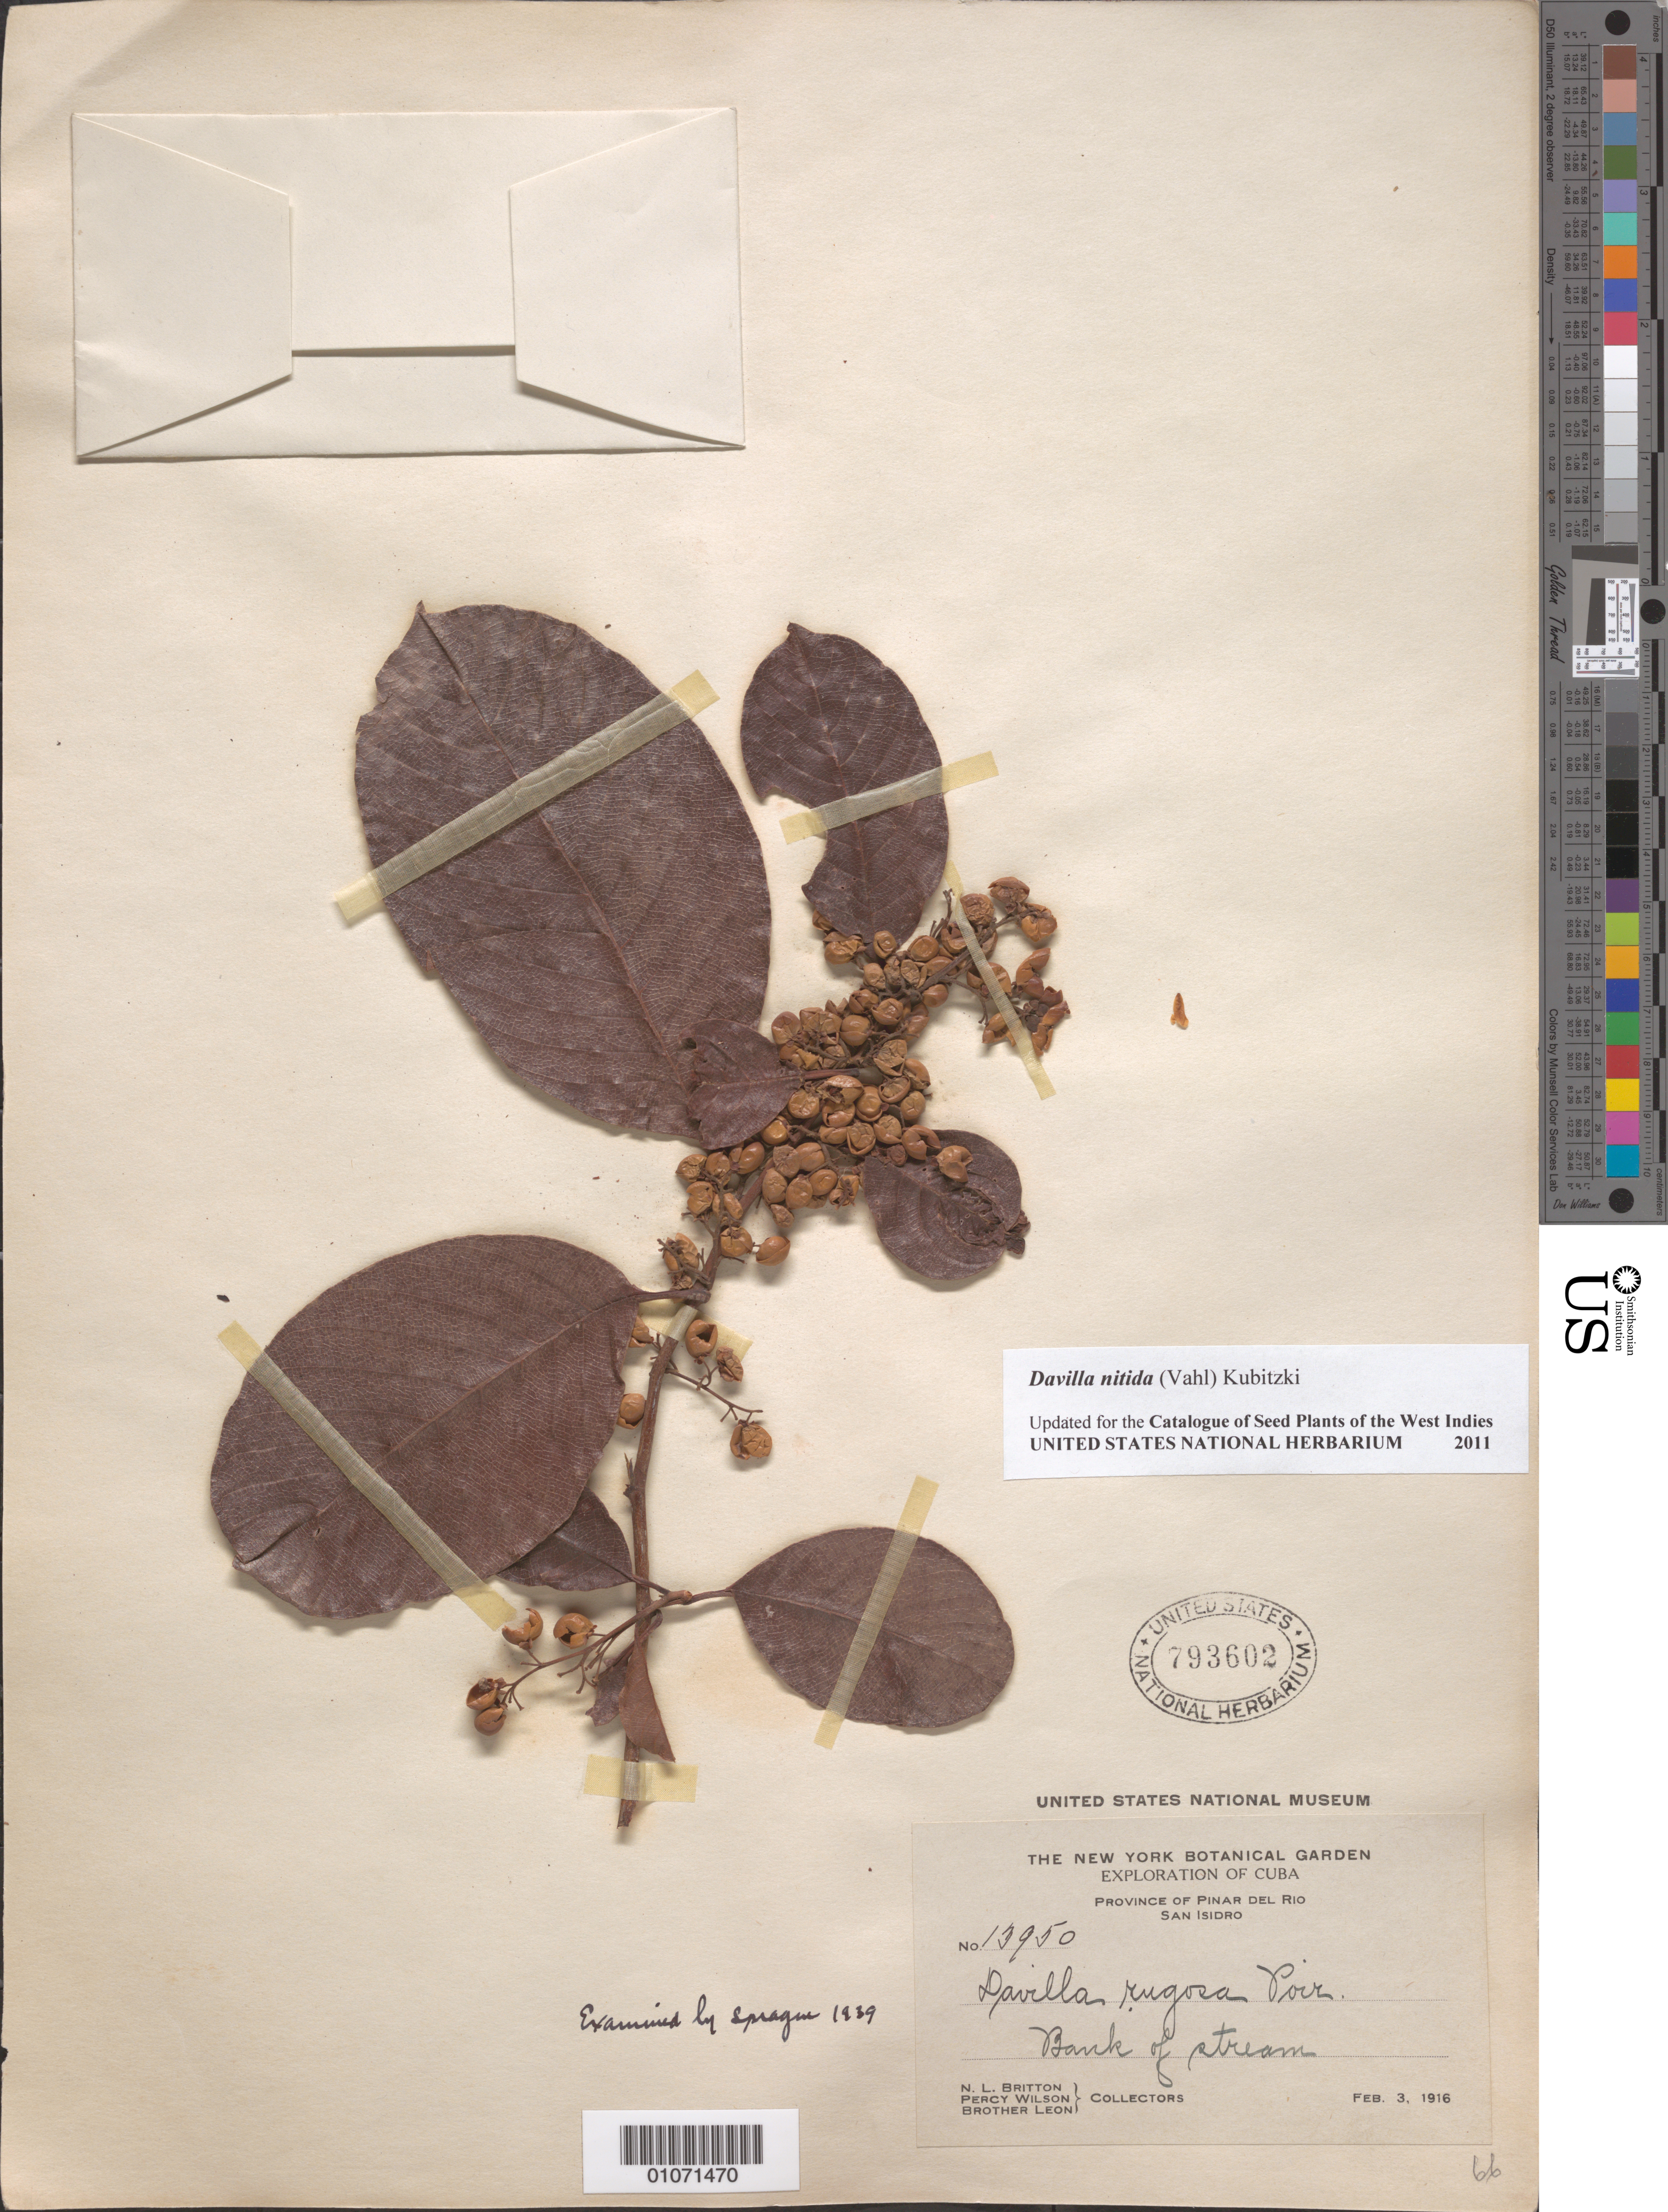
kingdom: Plantae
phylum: Tracheophyta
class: Magnoliopsida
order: Dilleniales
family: Dilleniaceae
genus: Davilla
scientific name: Davilla nitida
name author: (Vahl) Kubitzki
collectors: N. Britton, P. Wilson & Bro. León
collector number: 13950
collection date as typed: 03 Feb 1916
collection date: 1916-02-03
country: Cuba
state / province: Pinar del Río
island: Cuba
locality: San Isidro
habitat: Bank of stream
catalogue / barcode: US 793602